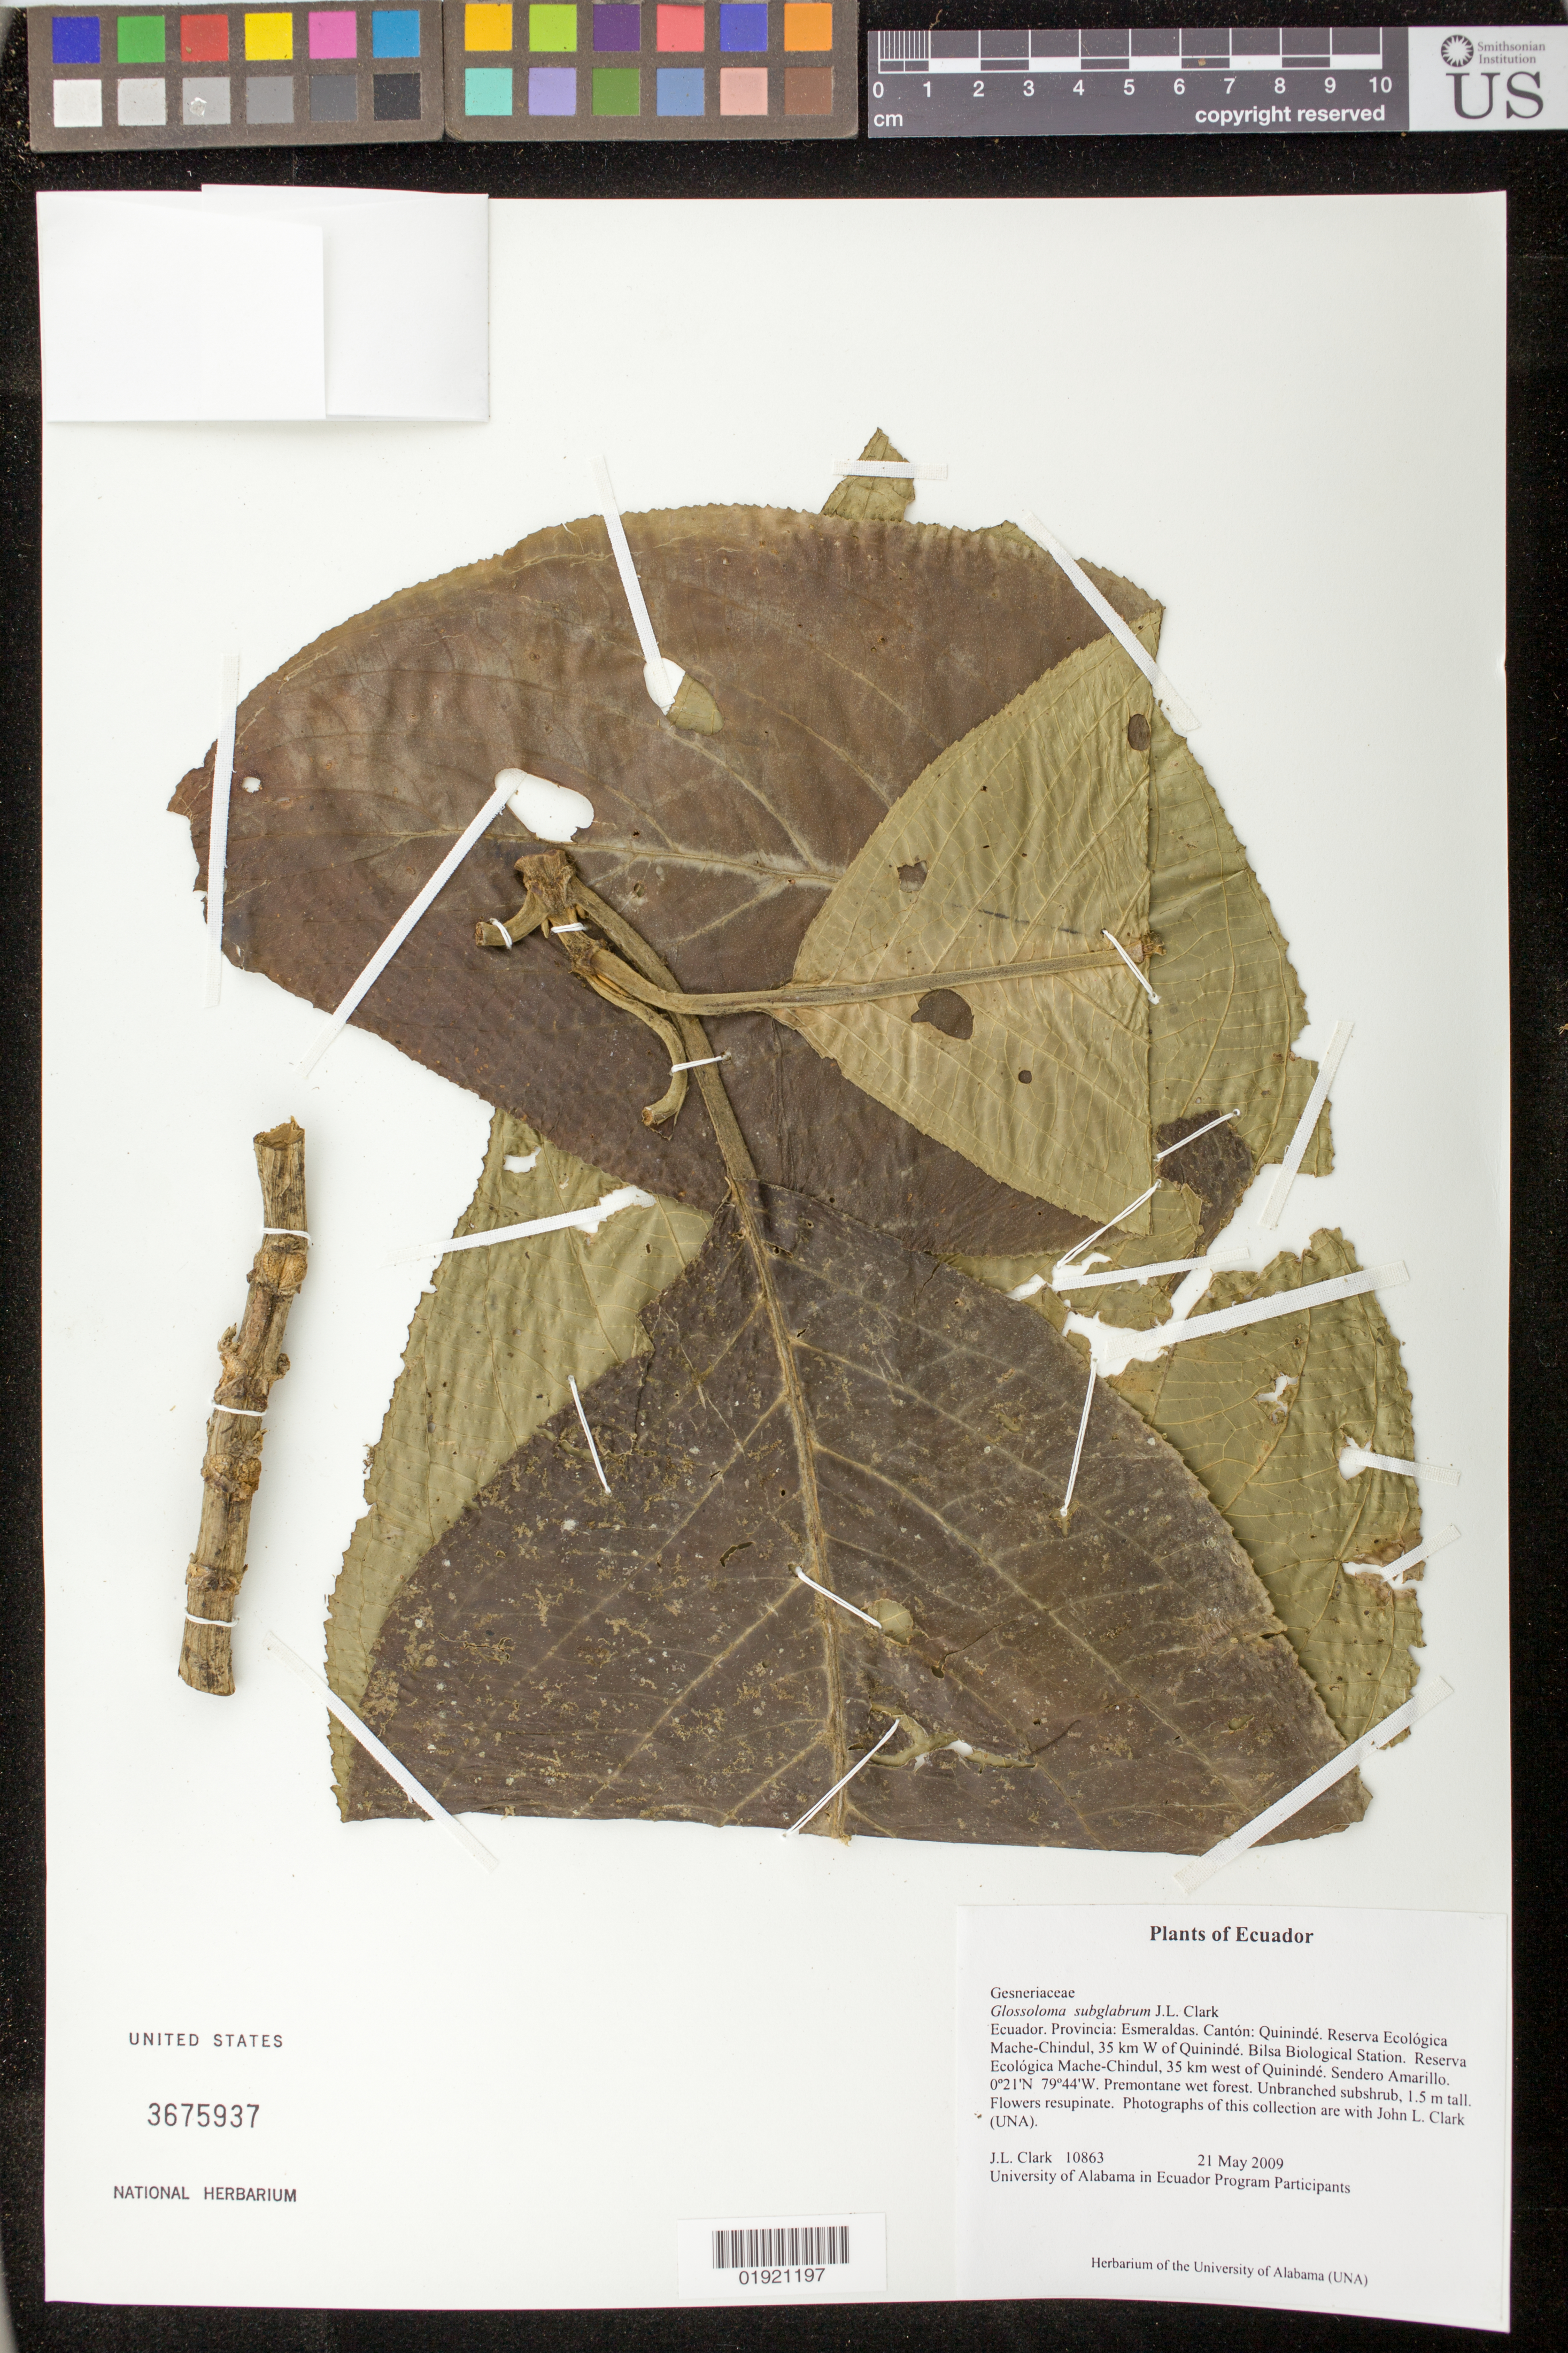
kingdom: Plantae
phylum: Tracheophyta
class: Magnoliopsida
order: Lamiales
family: Gesneriaceae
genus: Glossoloma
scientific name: Glossoloma subglabrum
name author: J.L. Clark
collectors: J. L. Clark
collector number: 10863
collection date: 2009-05-21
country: Ecuador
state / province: Esmeraldas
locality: Canton: Quininde. Reserva Ecologica Mache-Chindul, 35 km W of Quininde. Bilsa Biological Station. Reserva Ecologica Mache-Chindul, 35 km west of Quininde. Sendero Amarillo.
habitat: Premontane wet forest.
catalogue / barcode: US 3675937